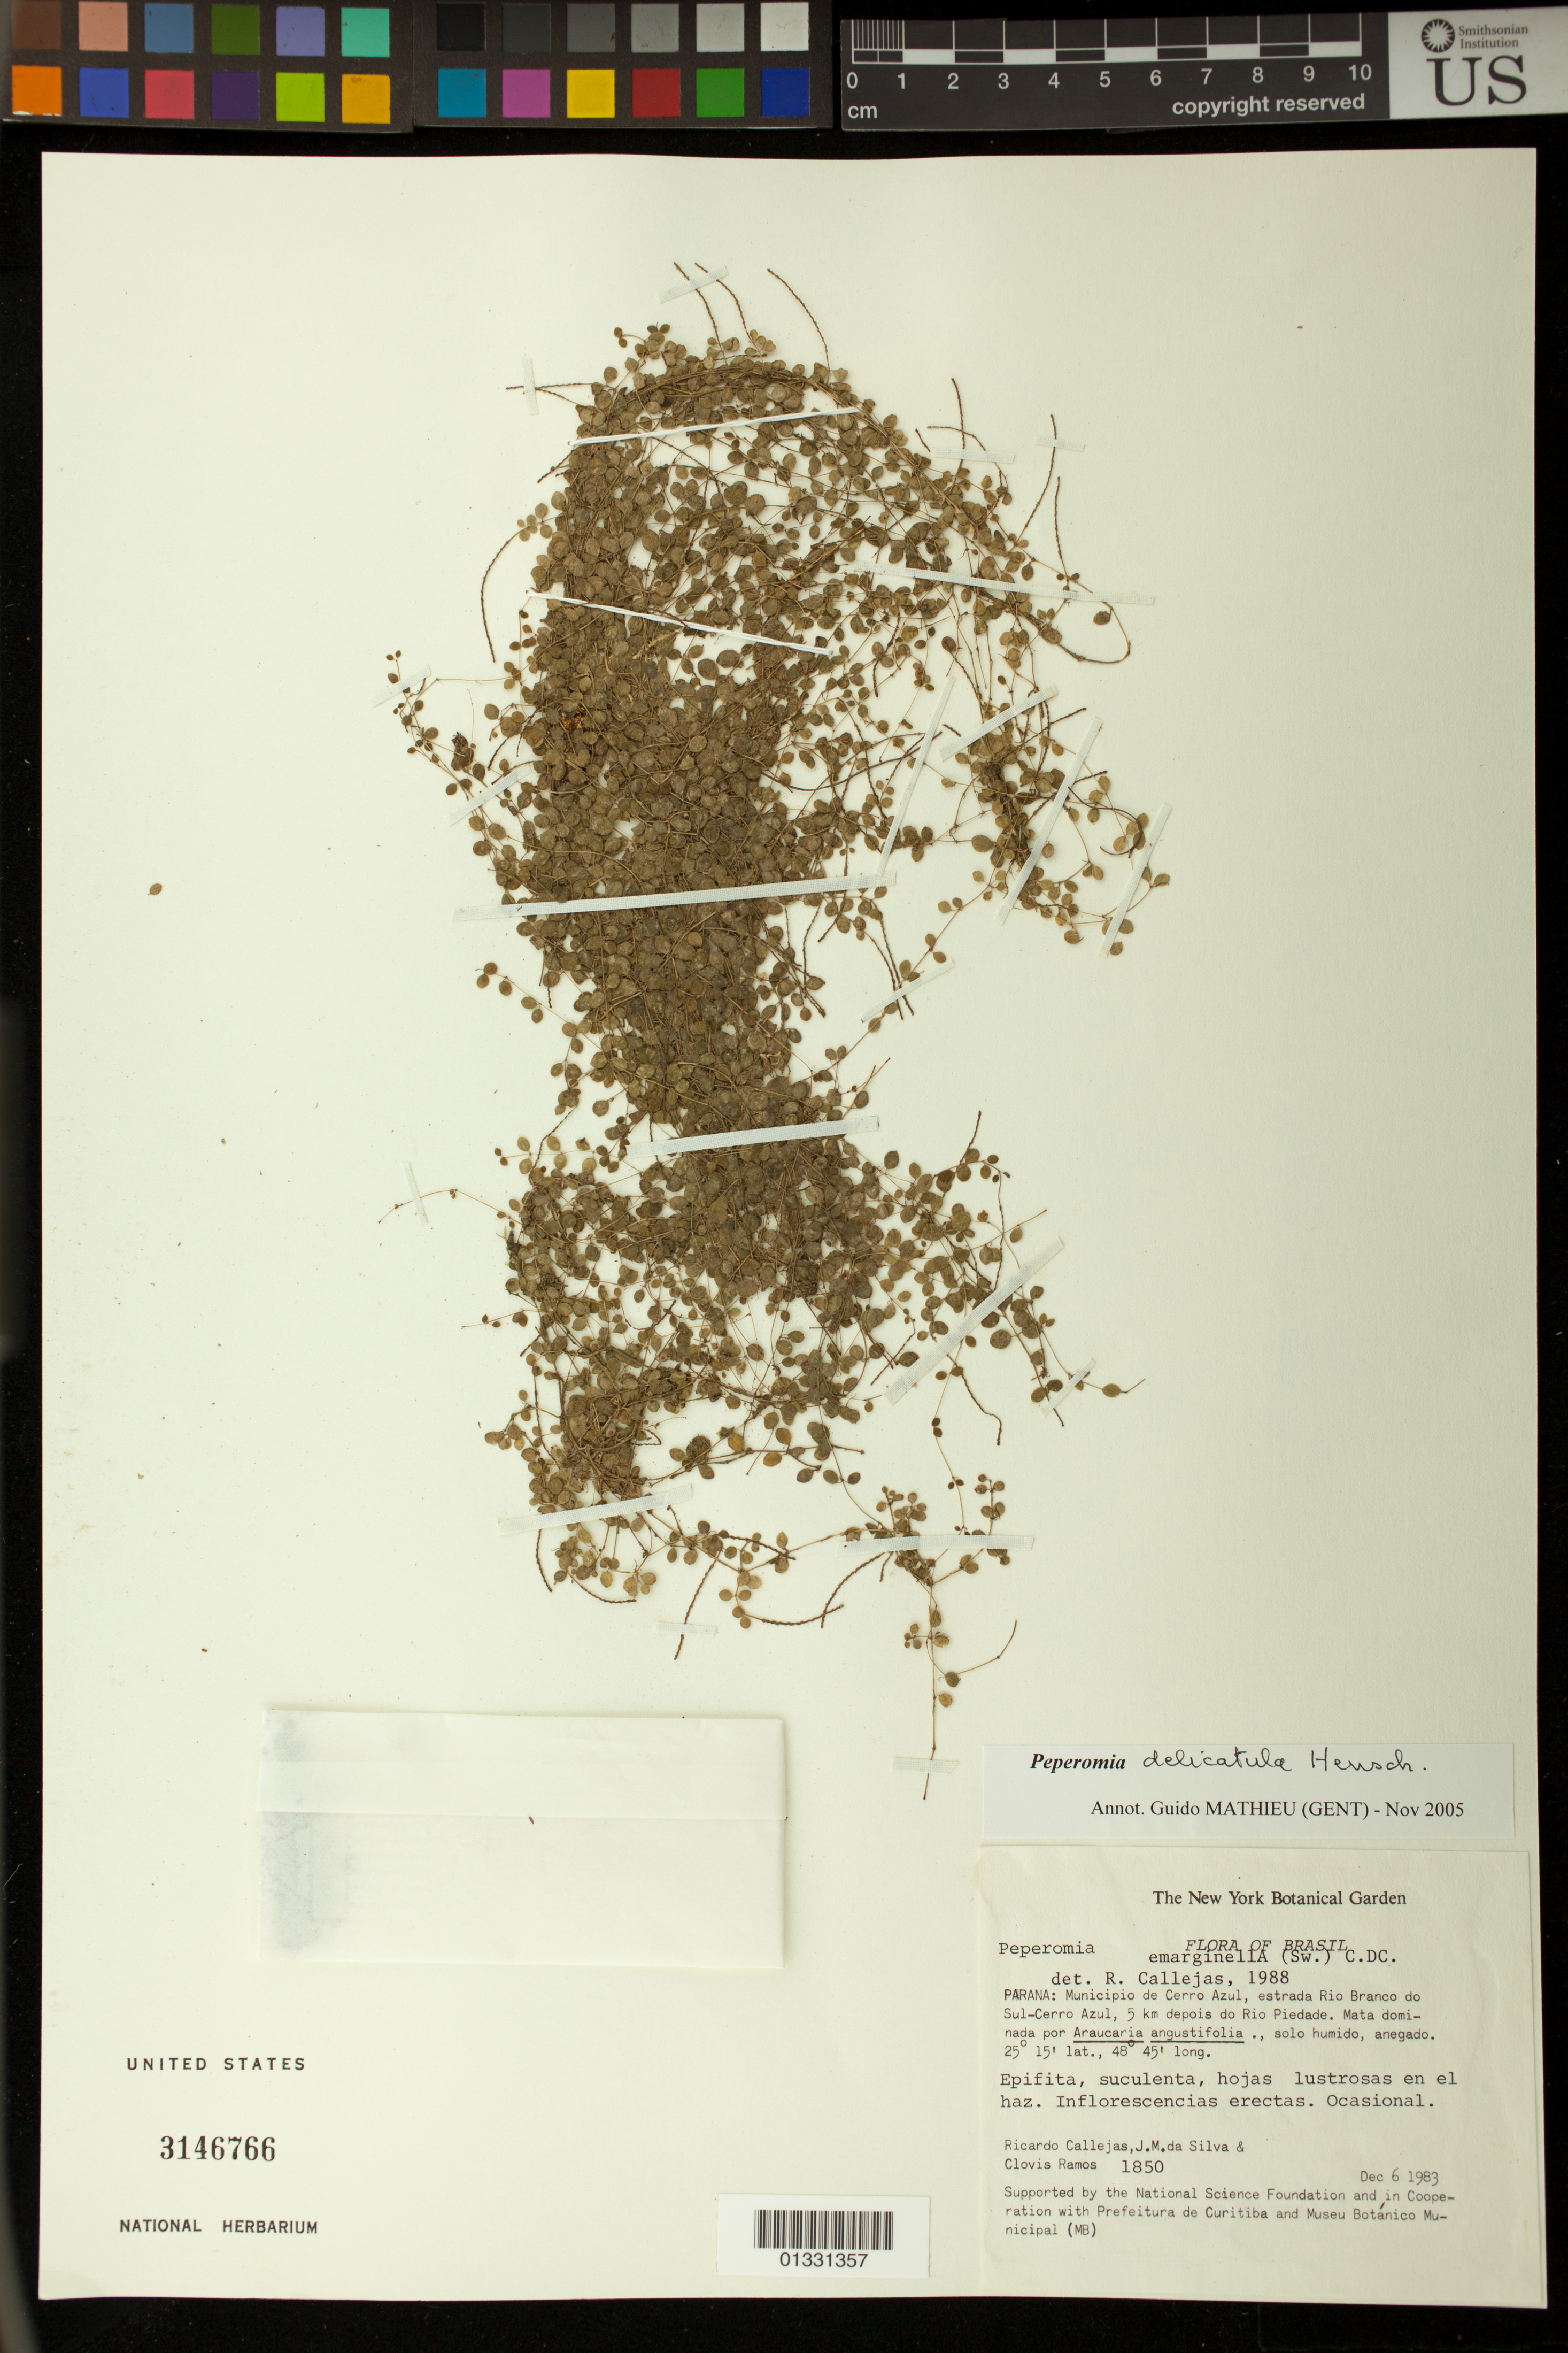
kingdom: Plantae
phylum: Tracheophyta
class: Magnoliopsida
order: Piperales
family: Piperaceae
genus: Peperomia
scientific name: Peperomia delicatula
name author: Henschen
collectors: R. Callejas, J. M. Silva & C. Ramos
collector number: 1850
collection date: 1983-12-06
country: Brazil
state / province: Paraná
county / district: Cerro Azul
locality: Estrada Rio Branco do Sul - Cerro Azul. 5 km depois do Rio Piedade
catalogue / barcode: US 3146766